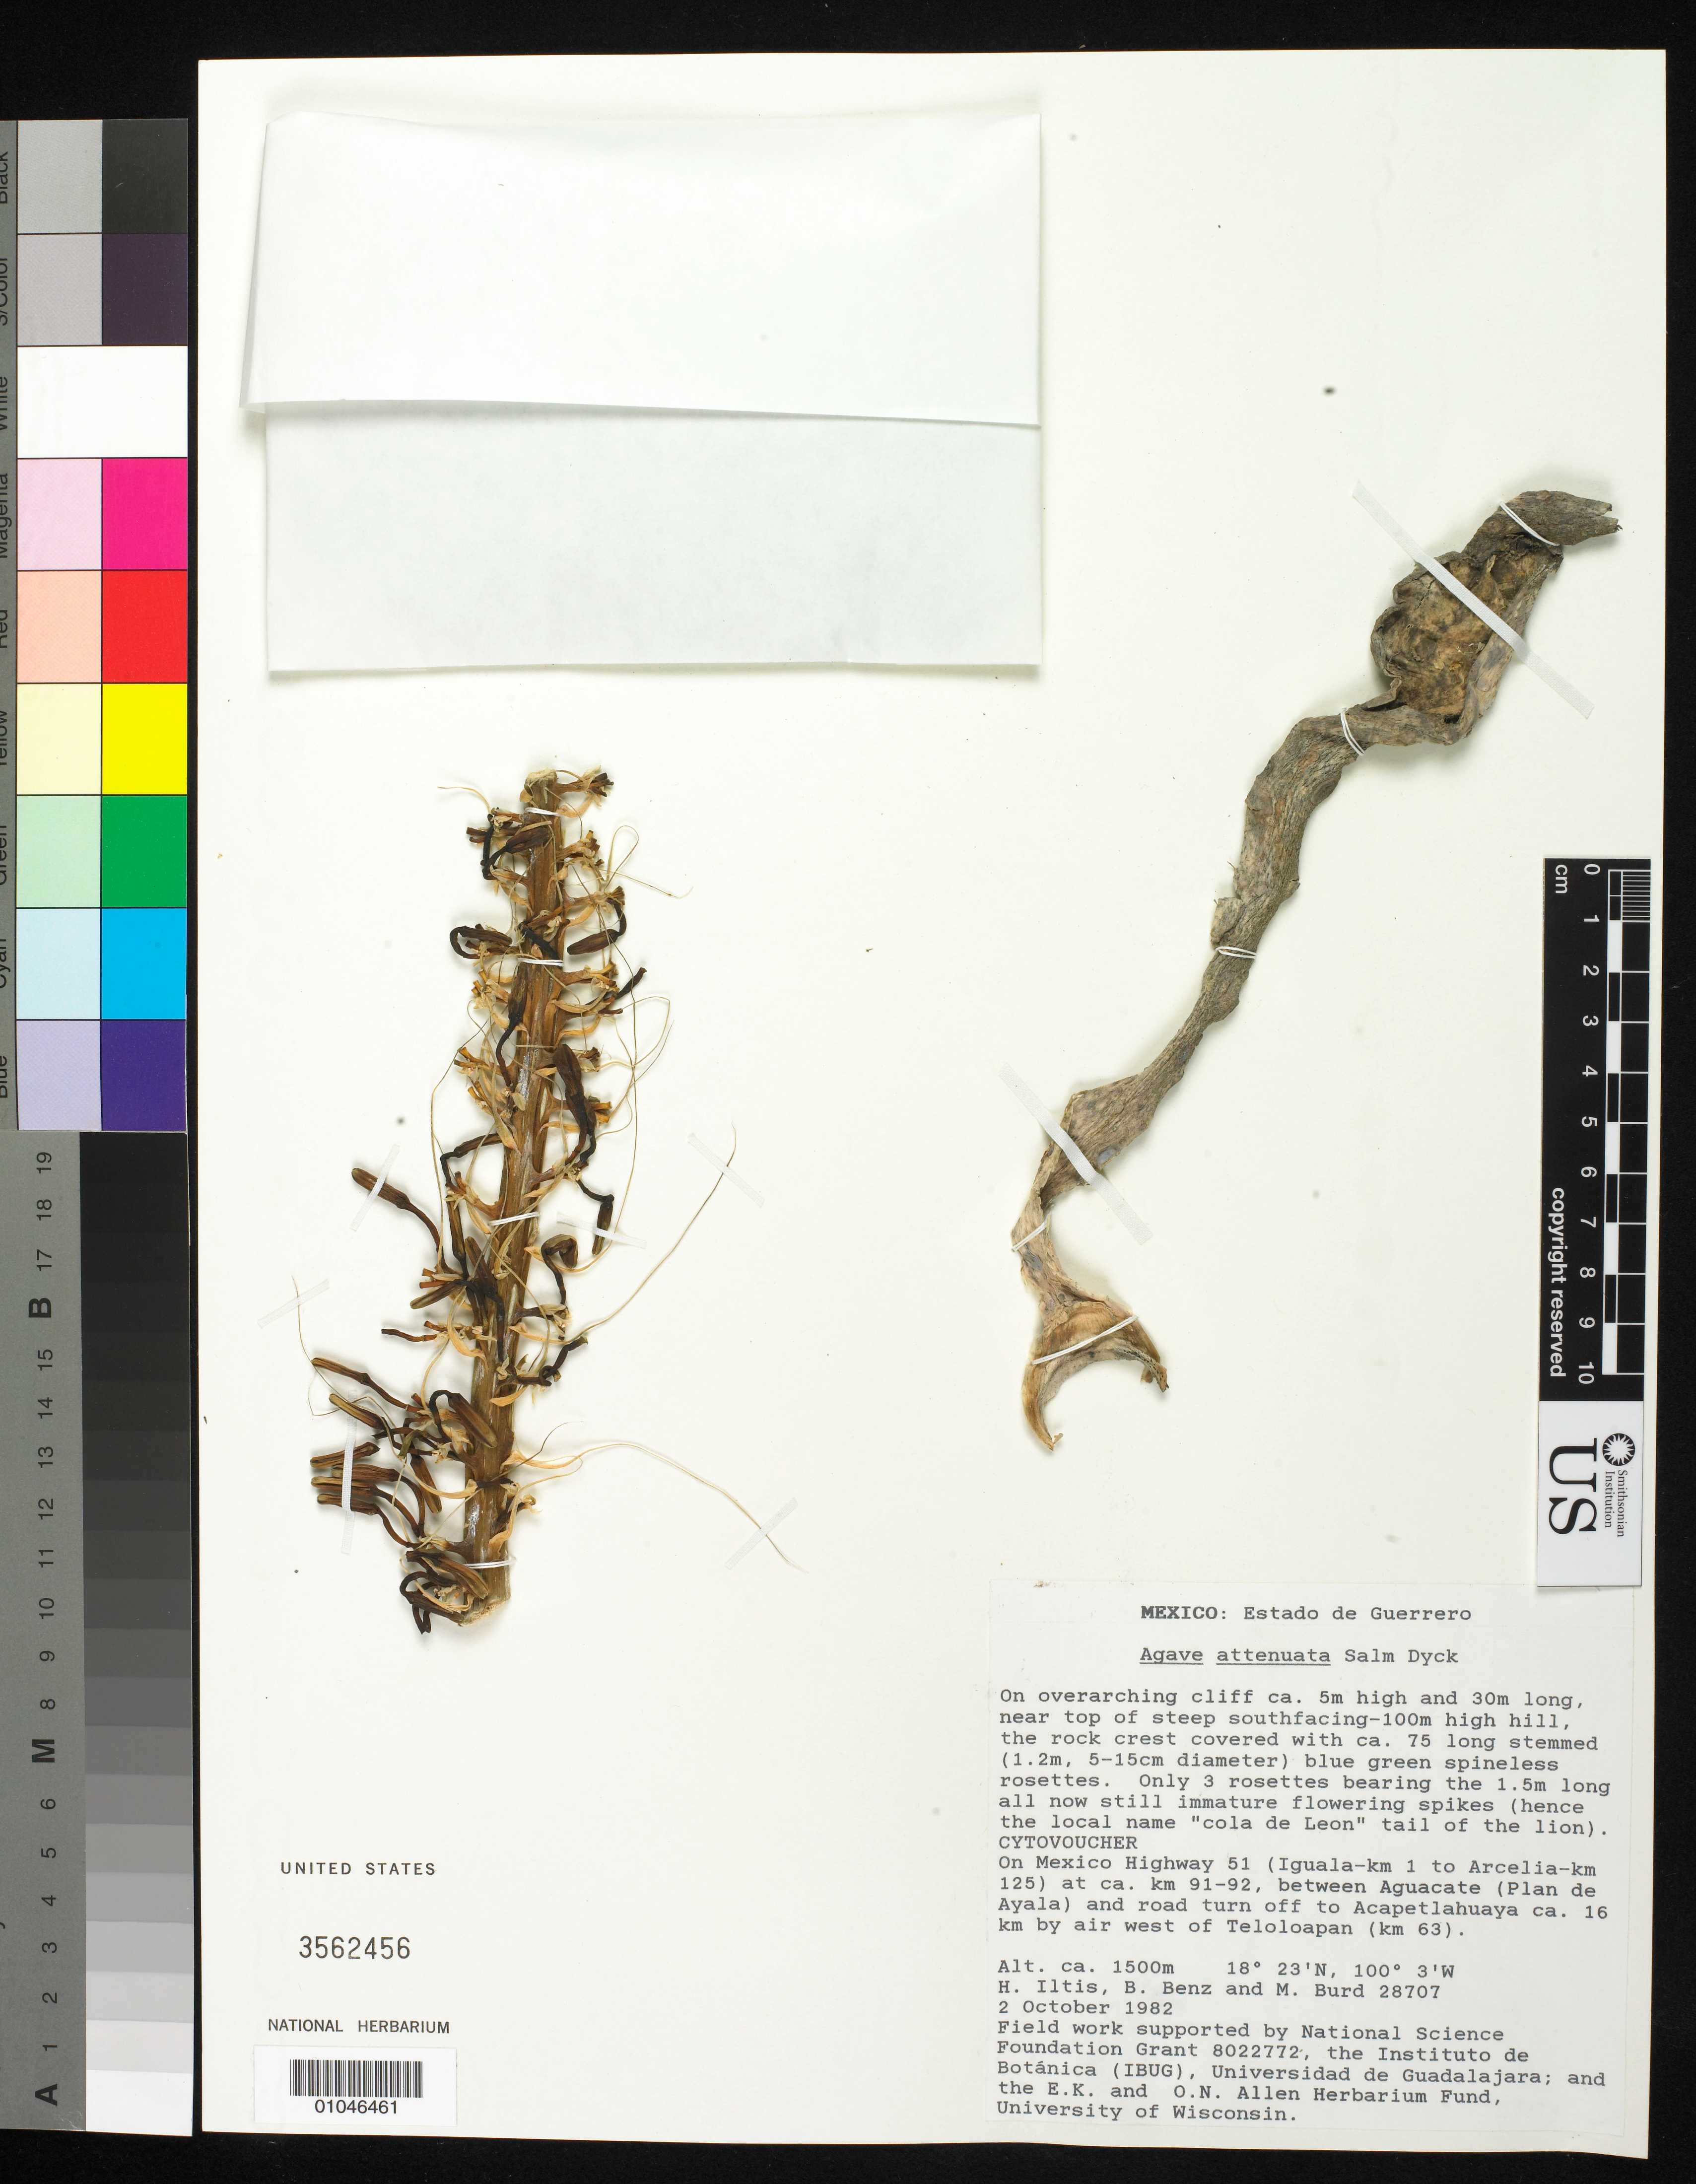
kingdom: Plantae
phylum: Tracheophyta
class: Liliopsida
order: Asparagales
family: Asparagaceae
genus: Agave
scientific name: Agave attenuata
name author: Salm-Dyck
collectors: H. H. Iltis, B. Benz & M. Burd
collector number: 28707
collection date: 1982-10-02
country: Mexico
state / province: Guerrero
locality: On Mexico Highway 51 (Iguala-km 1 to Arcelia-km125) ca. Km 91-92, between Aguacate (Plan de Ayala) and road turnoff to Acapetlahuaya ca. 16 km by air W of Teloloapan (km 63)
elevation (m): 1500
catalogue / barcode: US 3562456